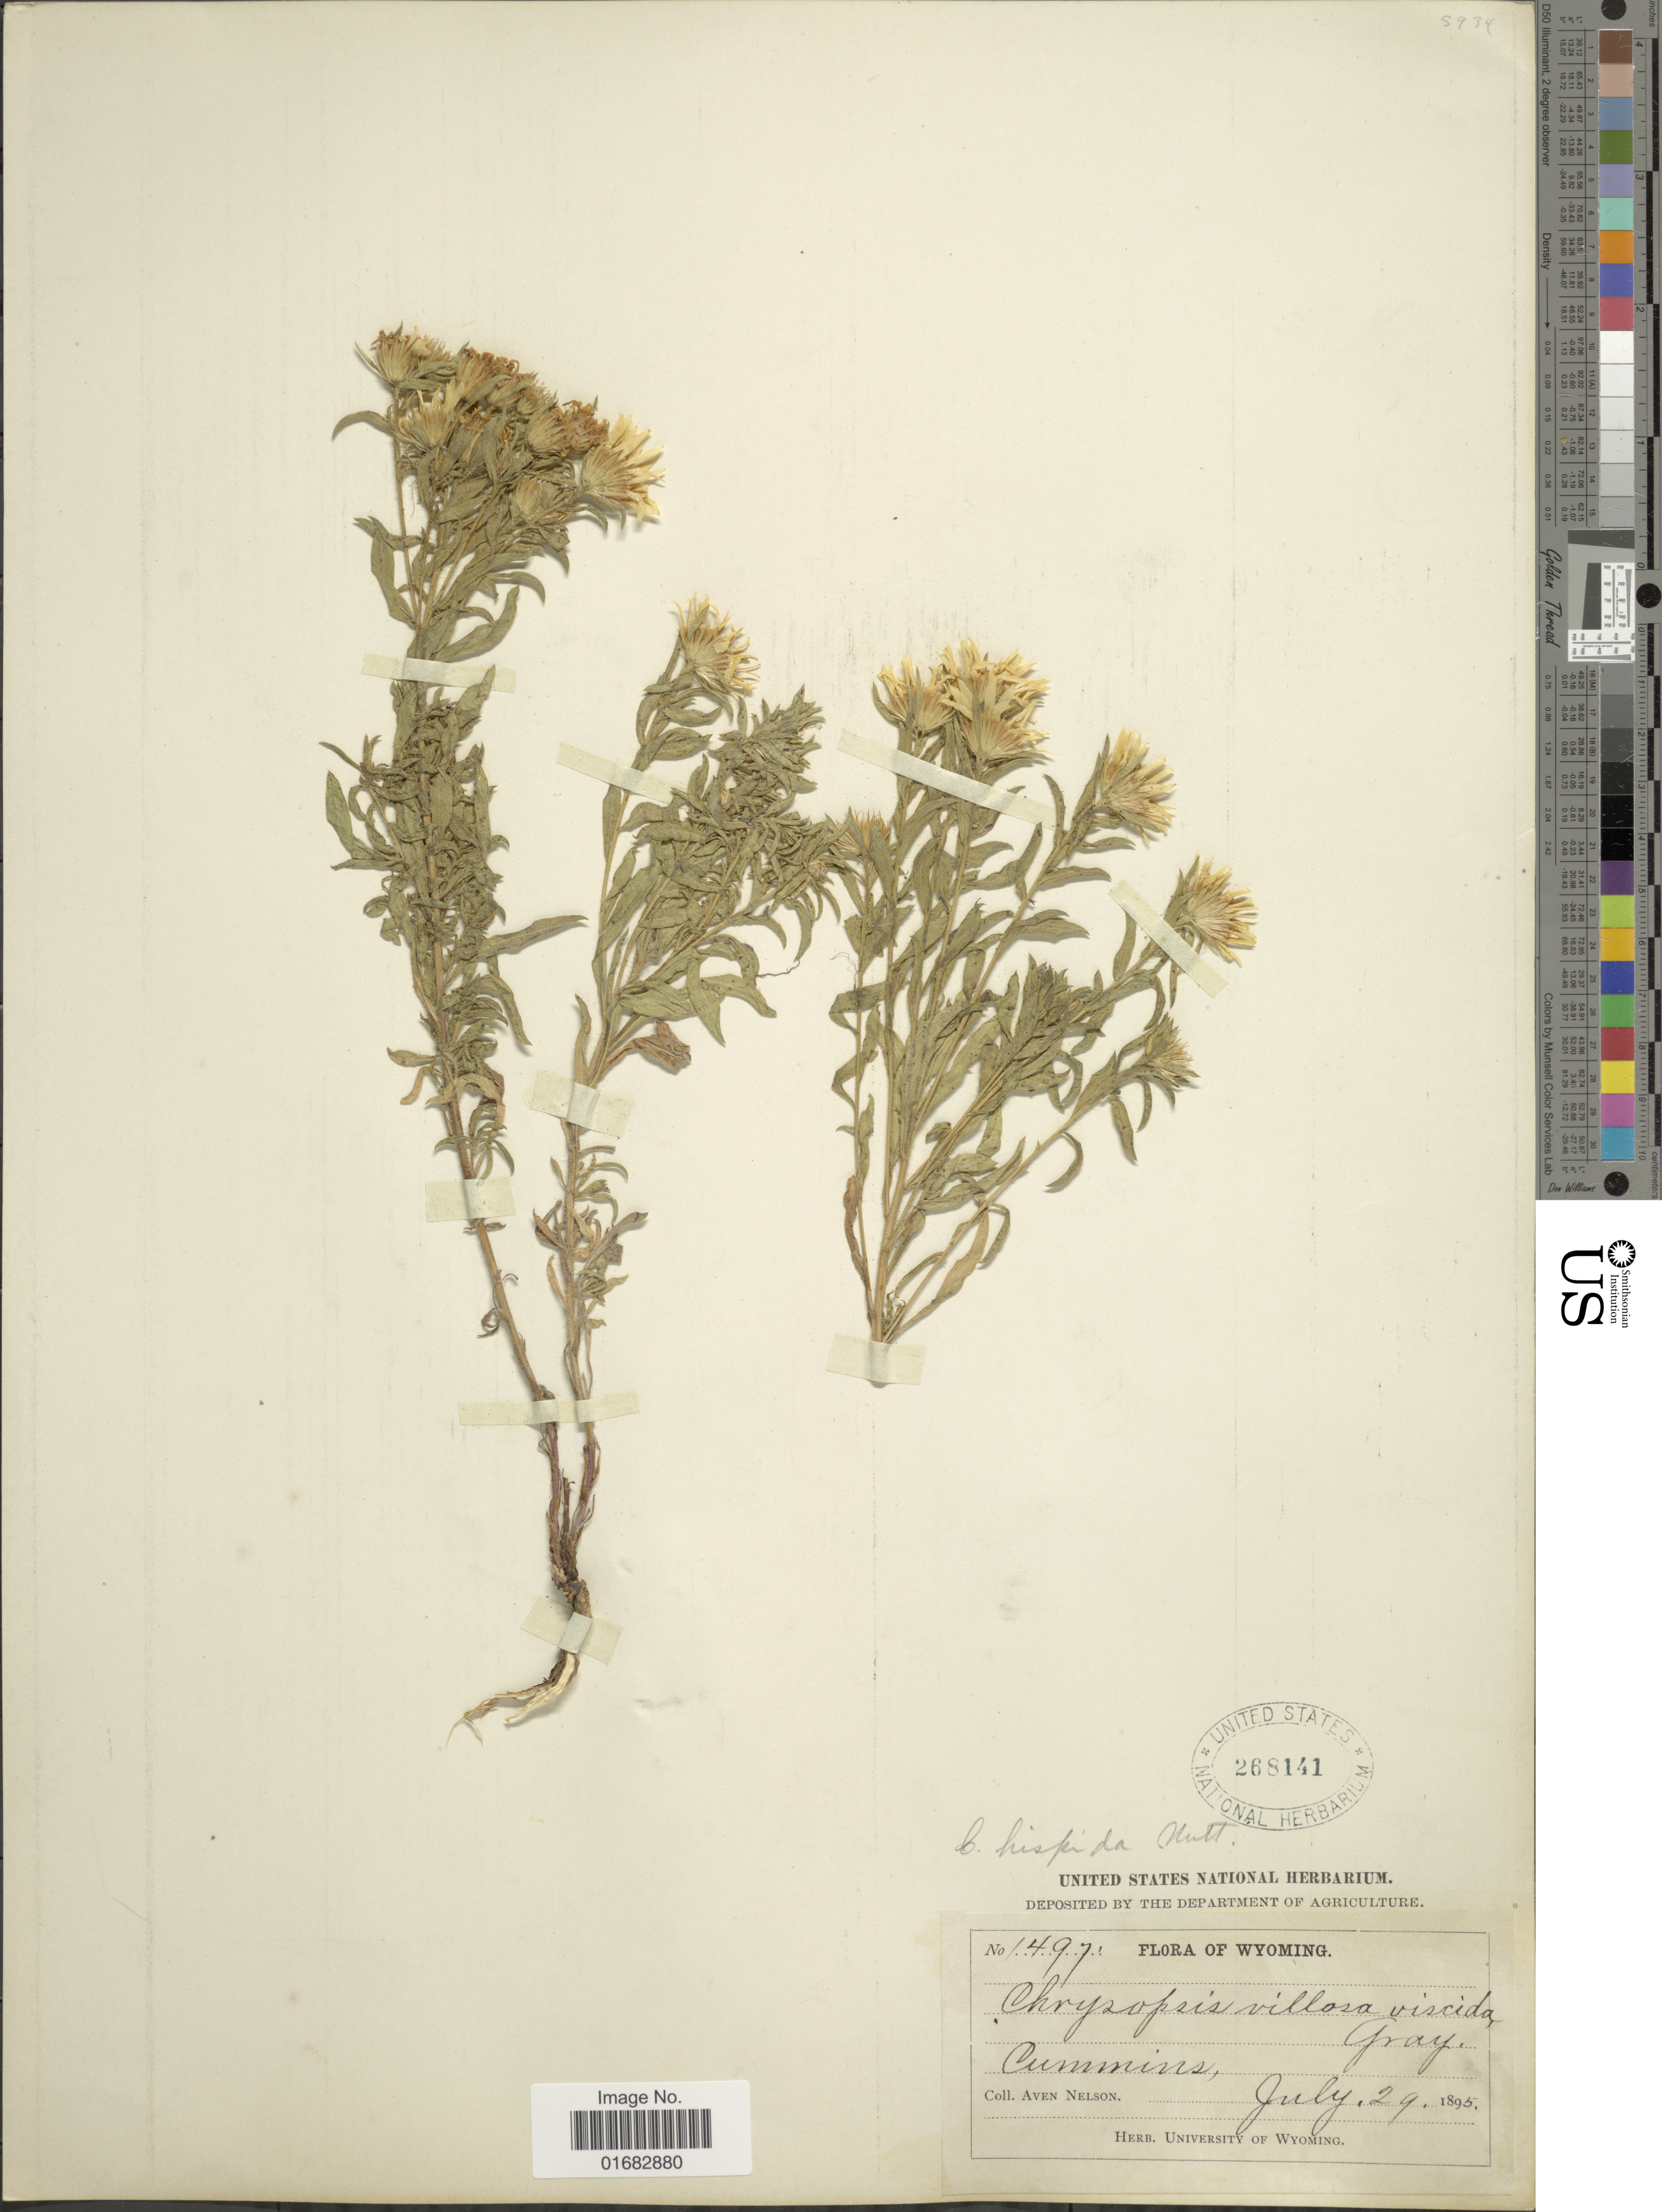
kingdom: Plantae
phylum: Tracheophyta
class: Magnoliopsida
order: Asterales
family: Asteraceae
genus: Heterotheca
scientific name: Heterotheca villosa var. hispida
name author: (Hook.) V.L. Harms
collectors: A. Nelson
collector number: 1497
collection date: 1895-07-29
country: United States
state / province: Wyoming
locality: Cummins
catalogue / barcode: US 268141